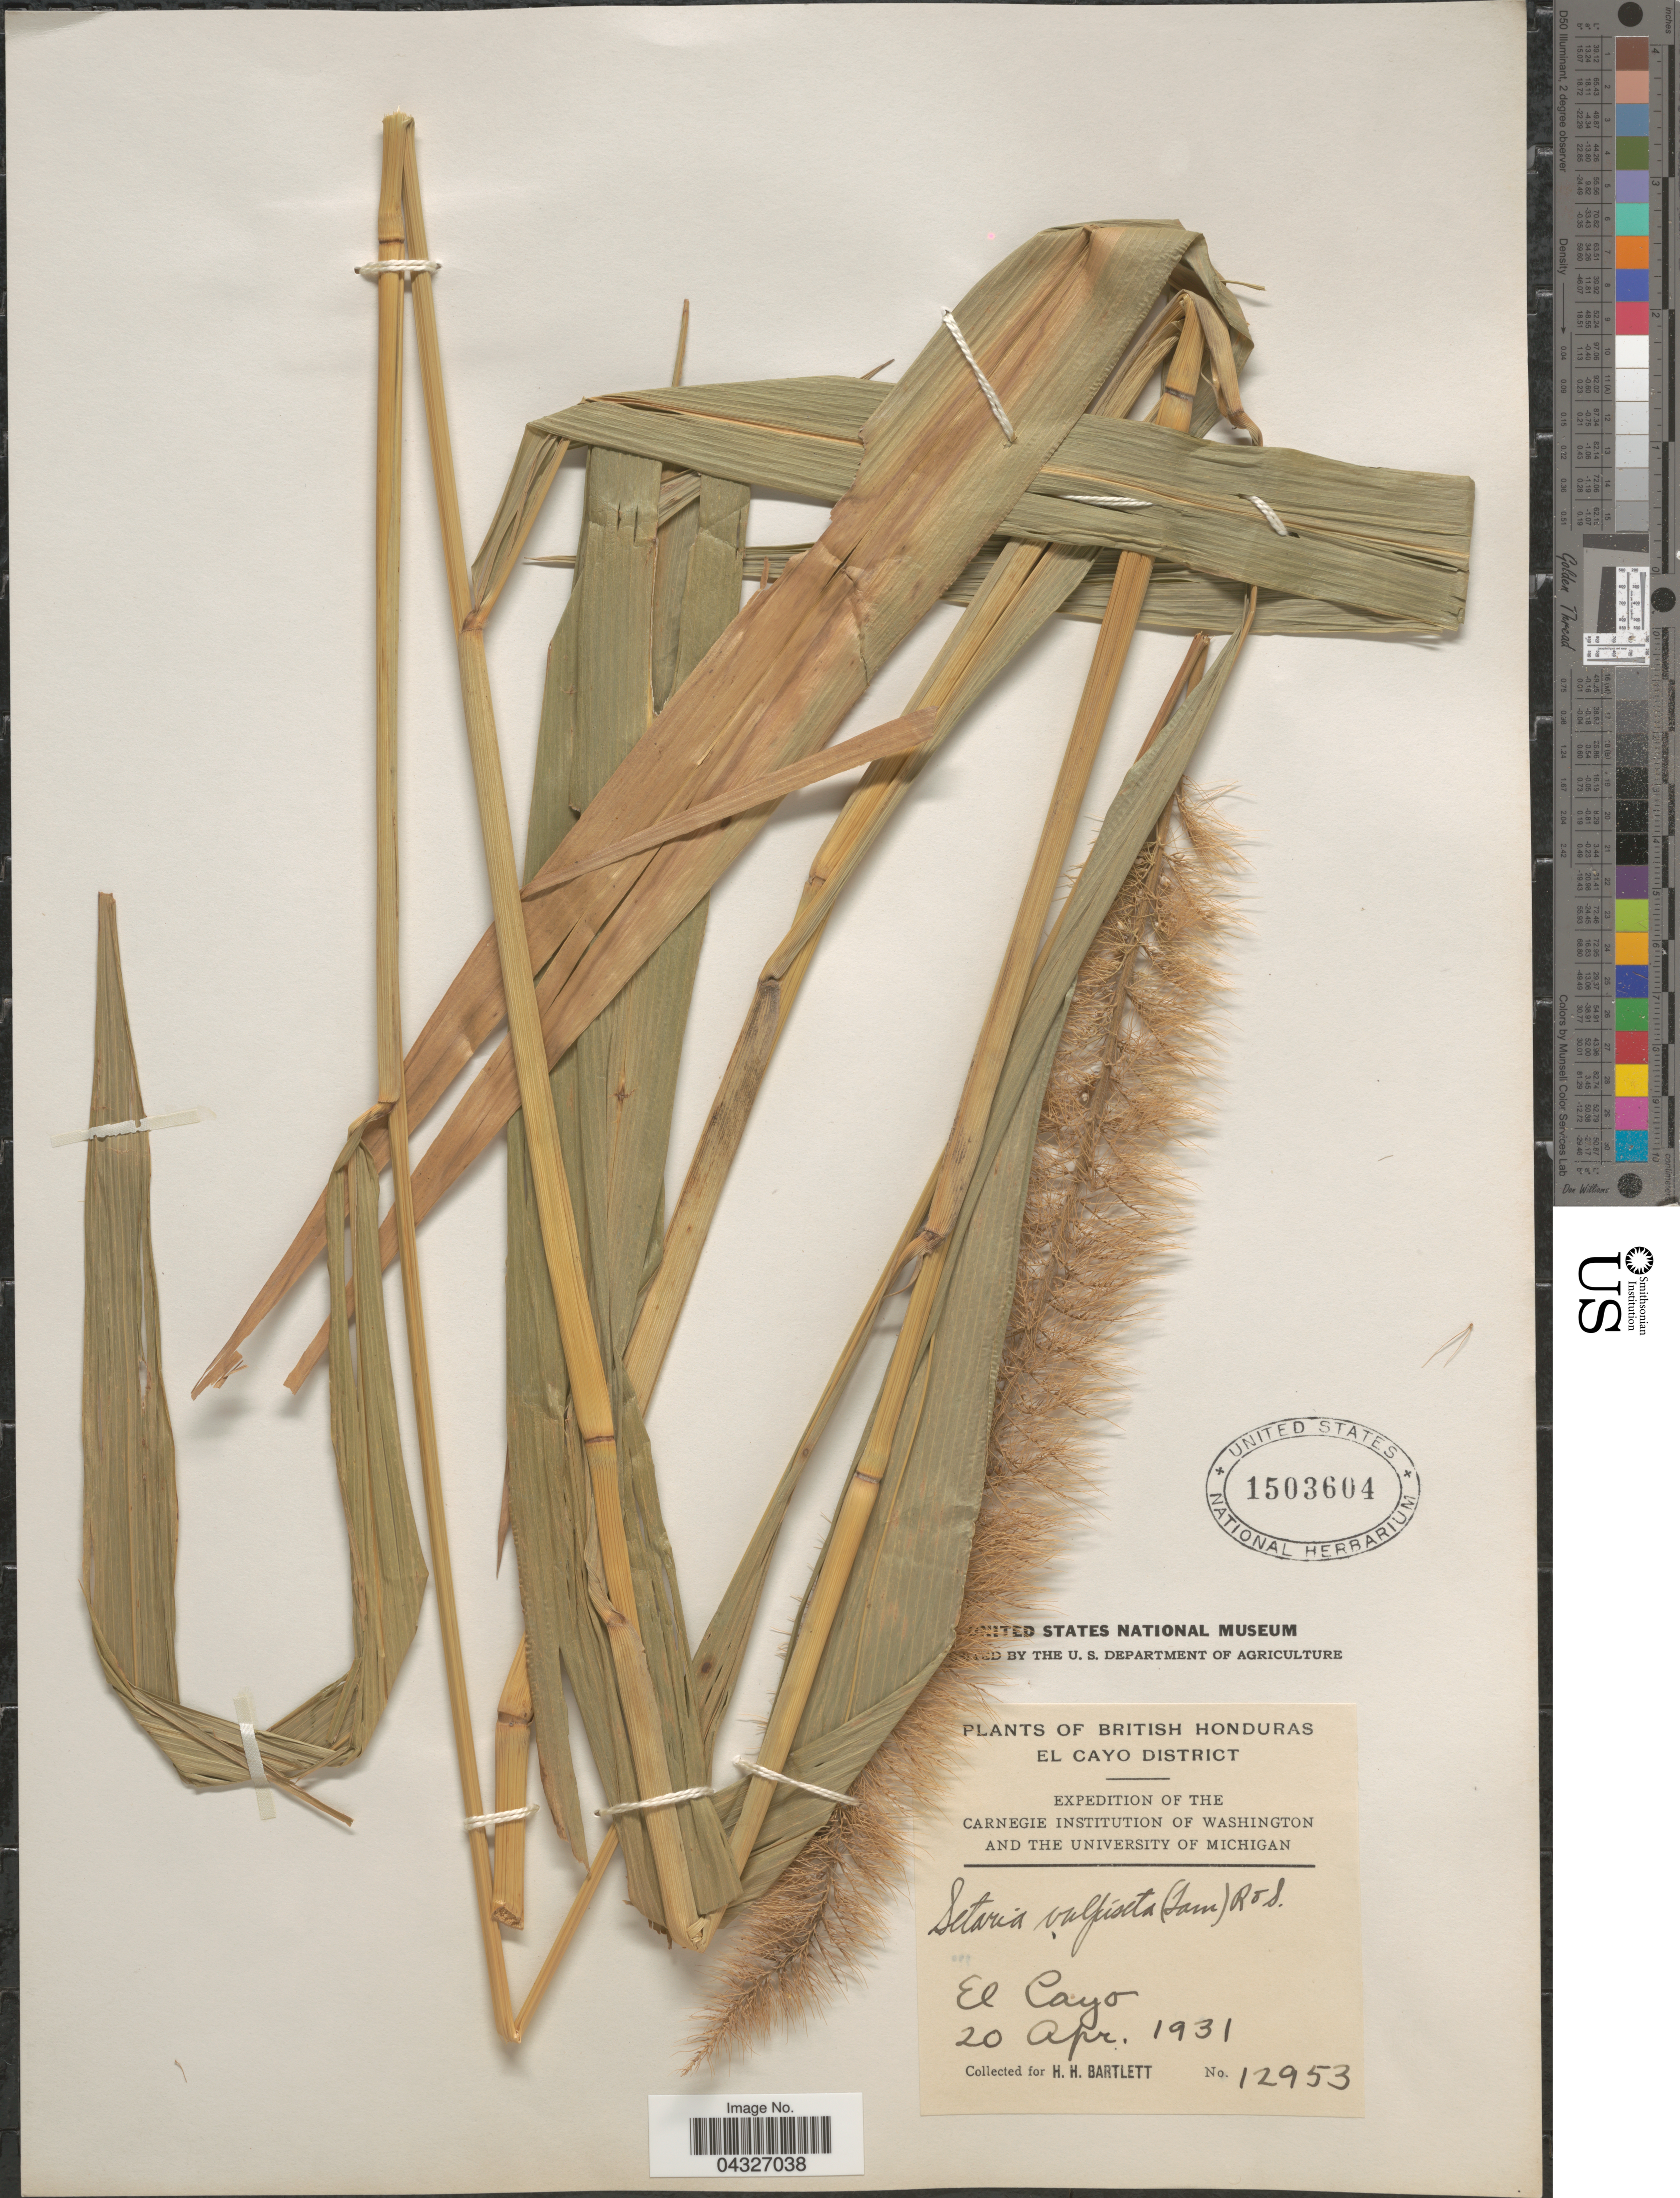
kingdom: Plantae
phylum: Tracheophyta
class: Liliopsida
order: Poales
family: Poaceae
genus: Setaria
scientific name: Setaria vulpiseta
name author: (Lam.) Roem. & Schult.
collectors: H. H. Bartlett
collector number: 12953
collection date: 1931-04-20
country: Belize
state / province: Cayo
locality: British Honduras. El Cayo District. Expedition of the Carnegie Institution of Washington and the University of Michigan. El Cayo.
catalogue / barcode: US 1503604